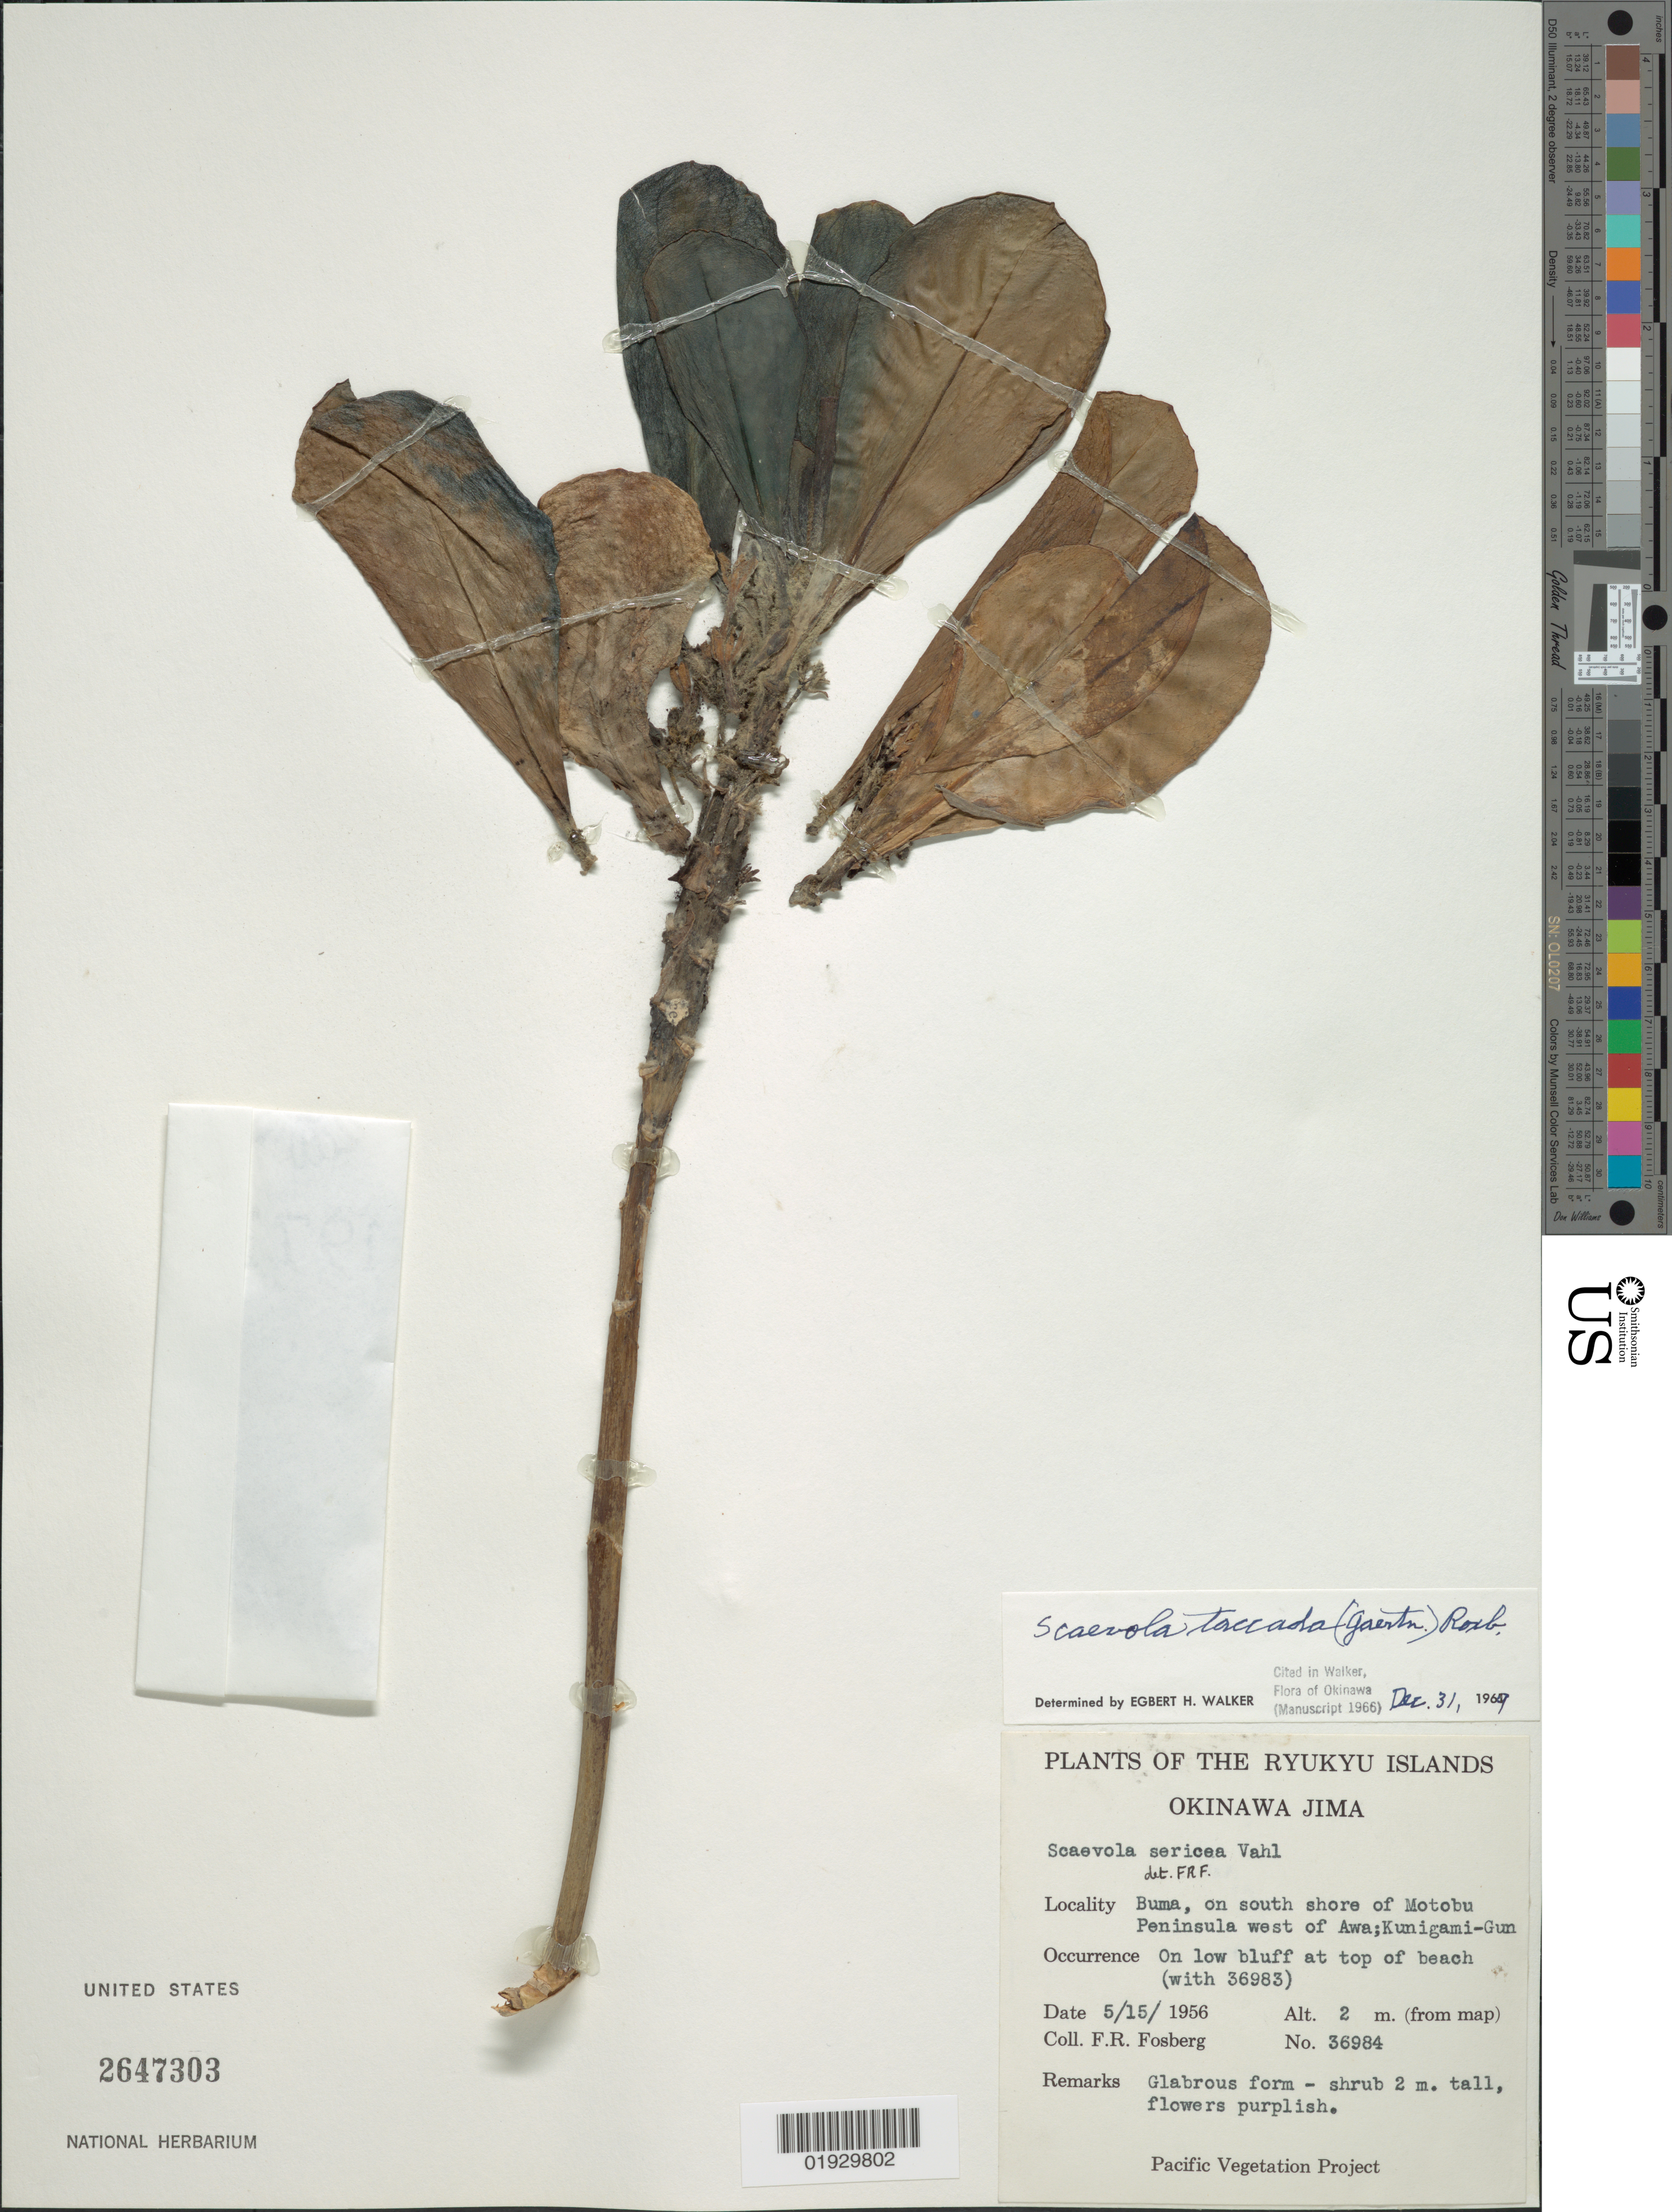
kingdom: Plantae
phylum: Tracheophyta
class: Magnoliopsida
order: Asterales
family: Goodeniaceae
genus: Scaevola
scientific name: Scaevola taccada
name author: (Gaertn.) Roxb.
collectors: F. R. Fosberg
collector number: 36984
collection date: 1956-05-15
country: Japan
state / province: Okinawa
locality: Ryukyu Islands. Okinawa Jima. Buma, on south shore of Motobu Peninsula west of Awa; Kunigami-Gun.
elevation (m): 2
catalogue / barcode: US 2647303